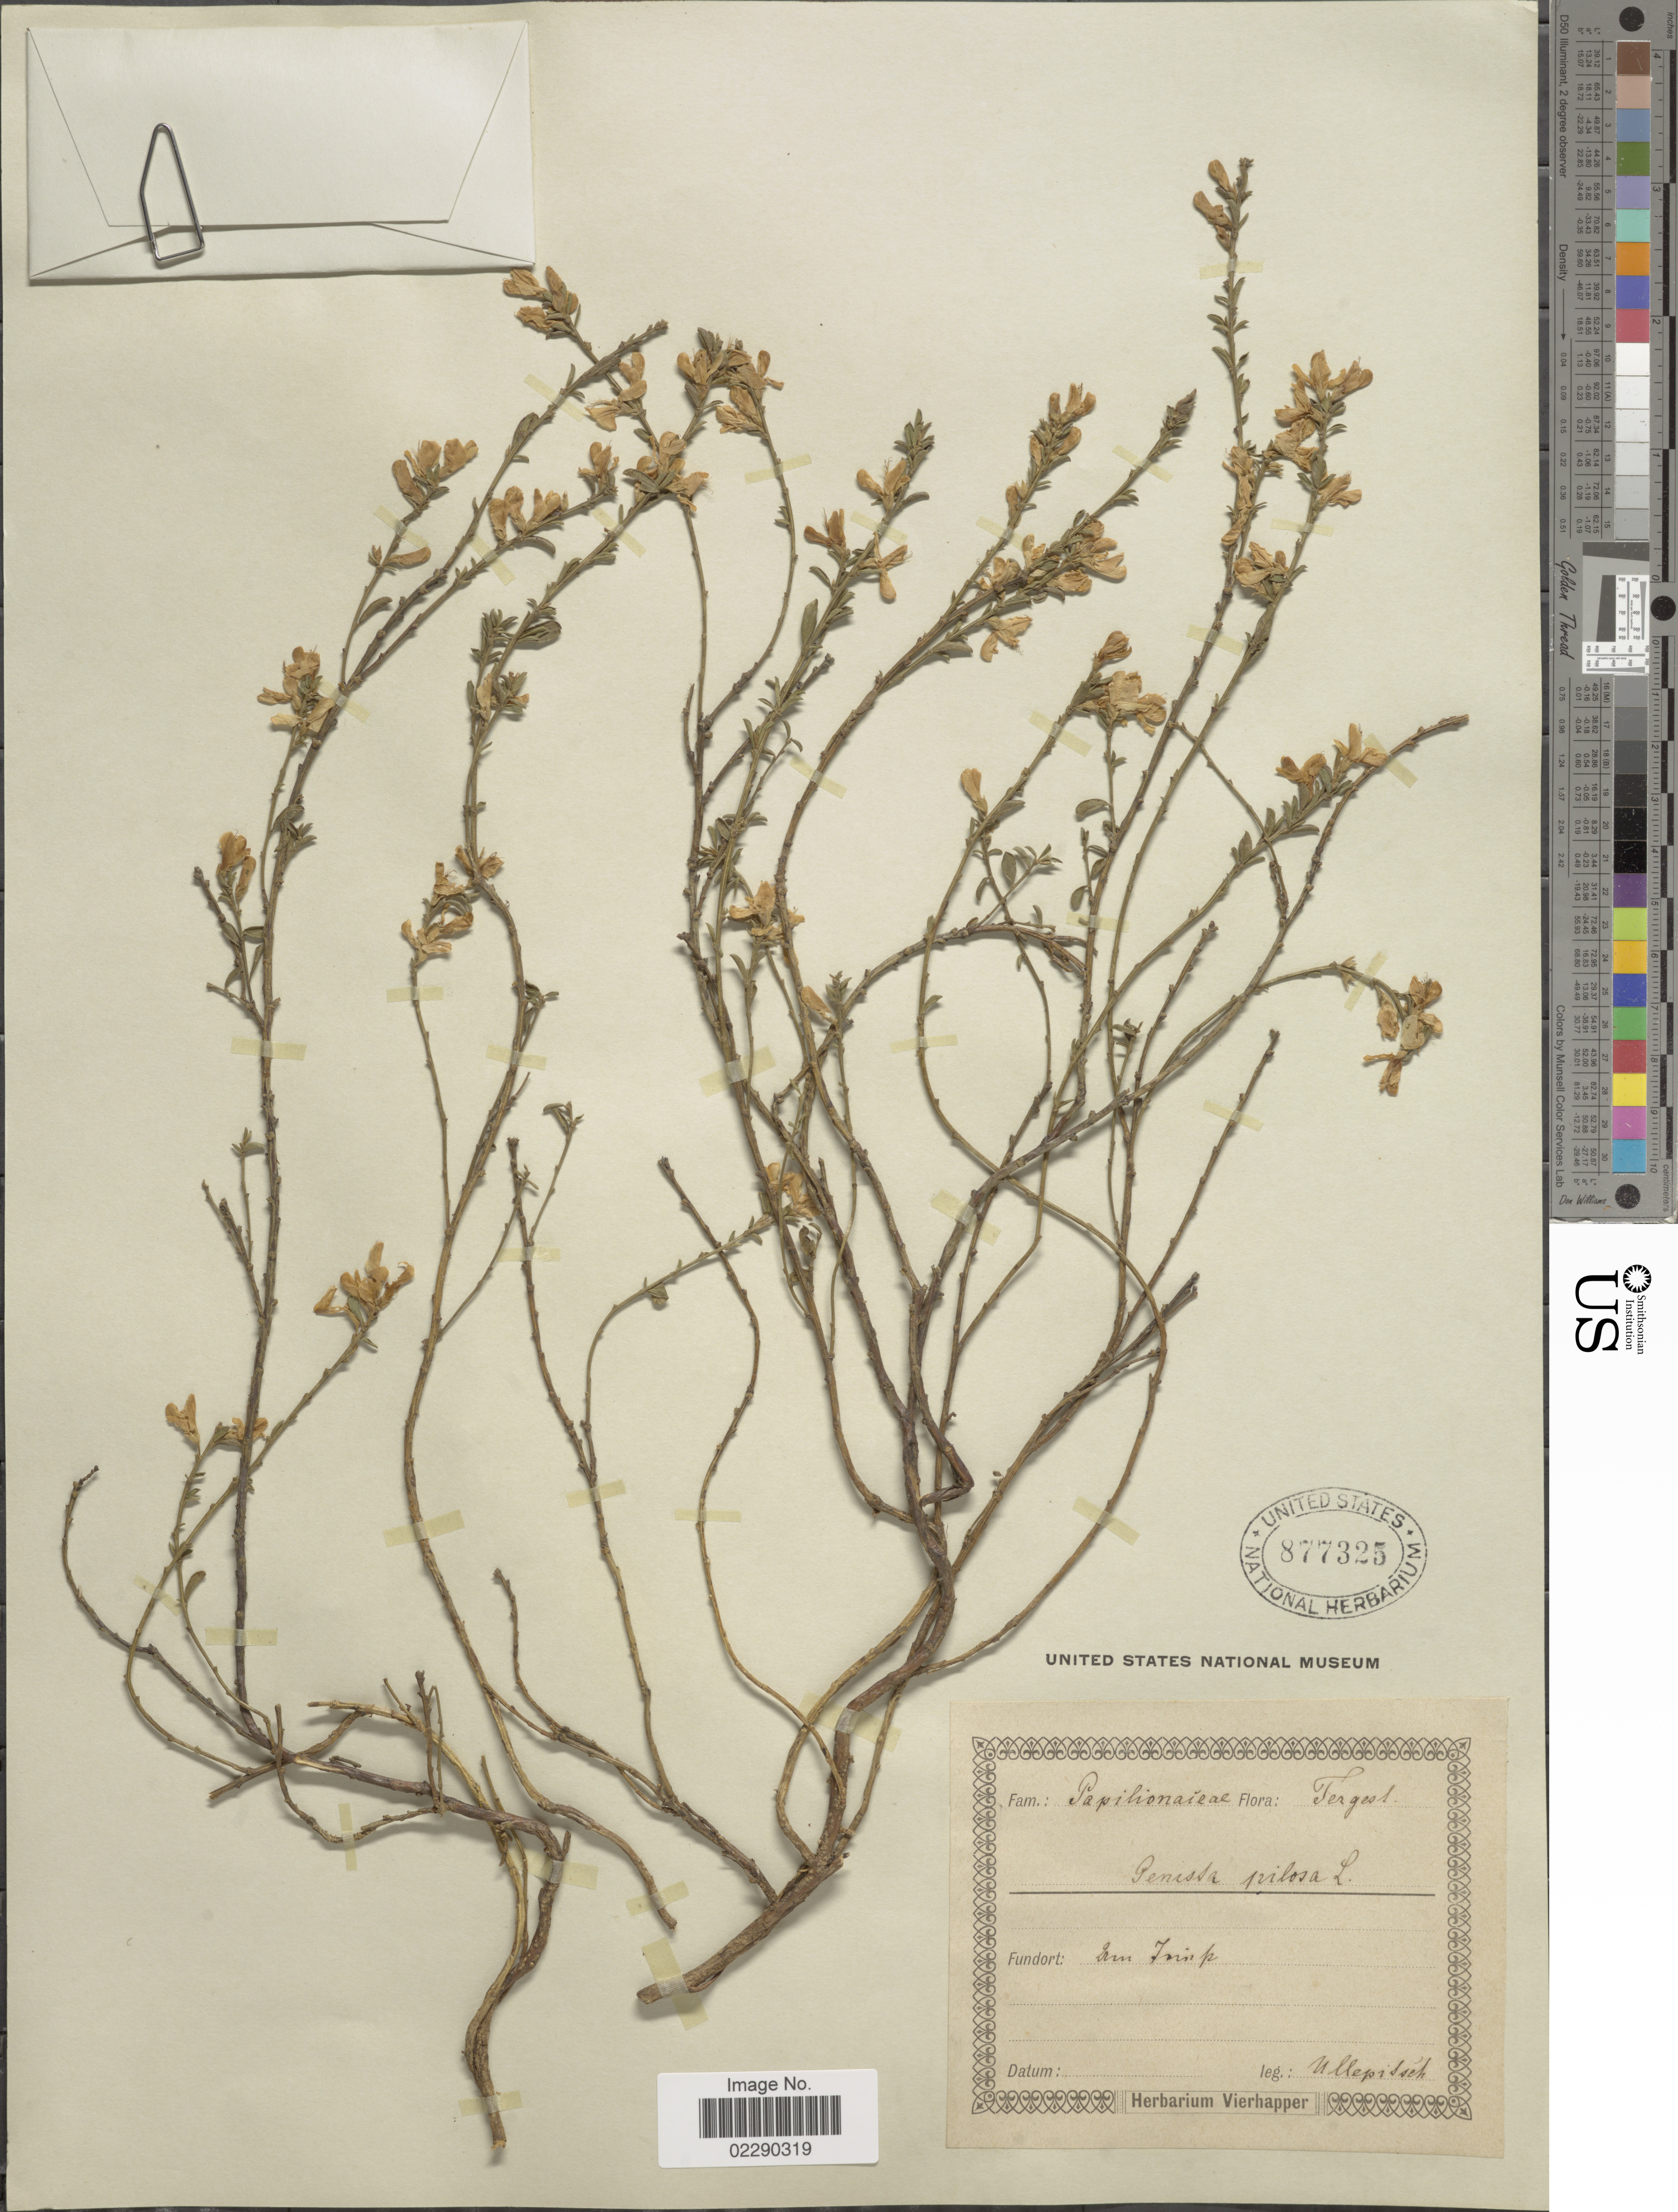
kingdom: Plantae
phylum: Tracheophyta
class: Magnoliopsida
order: Fabales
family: Fabaceae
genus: Genista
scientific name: Genista pilosa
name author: L.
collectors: J. Ullepitsch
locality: Em Trink [interpreted]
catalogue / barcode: US 877325